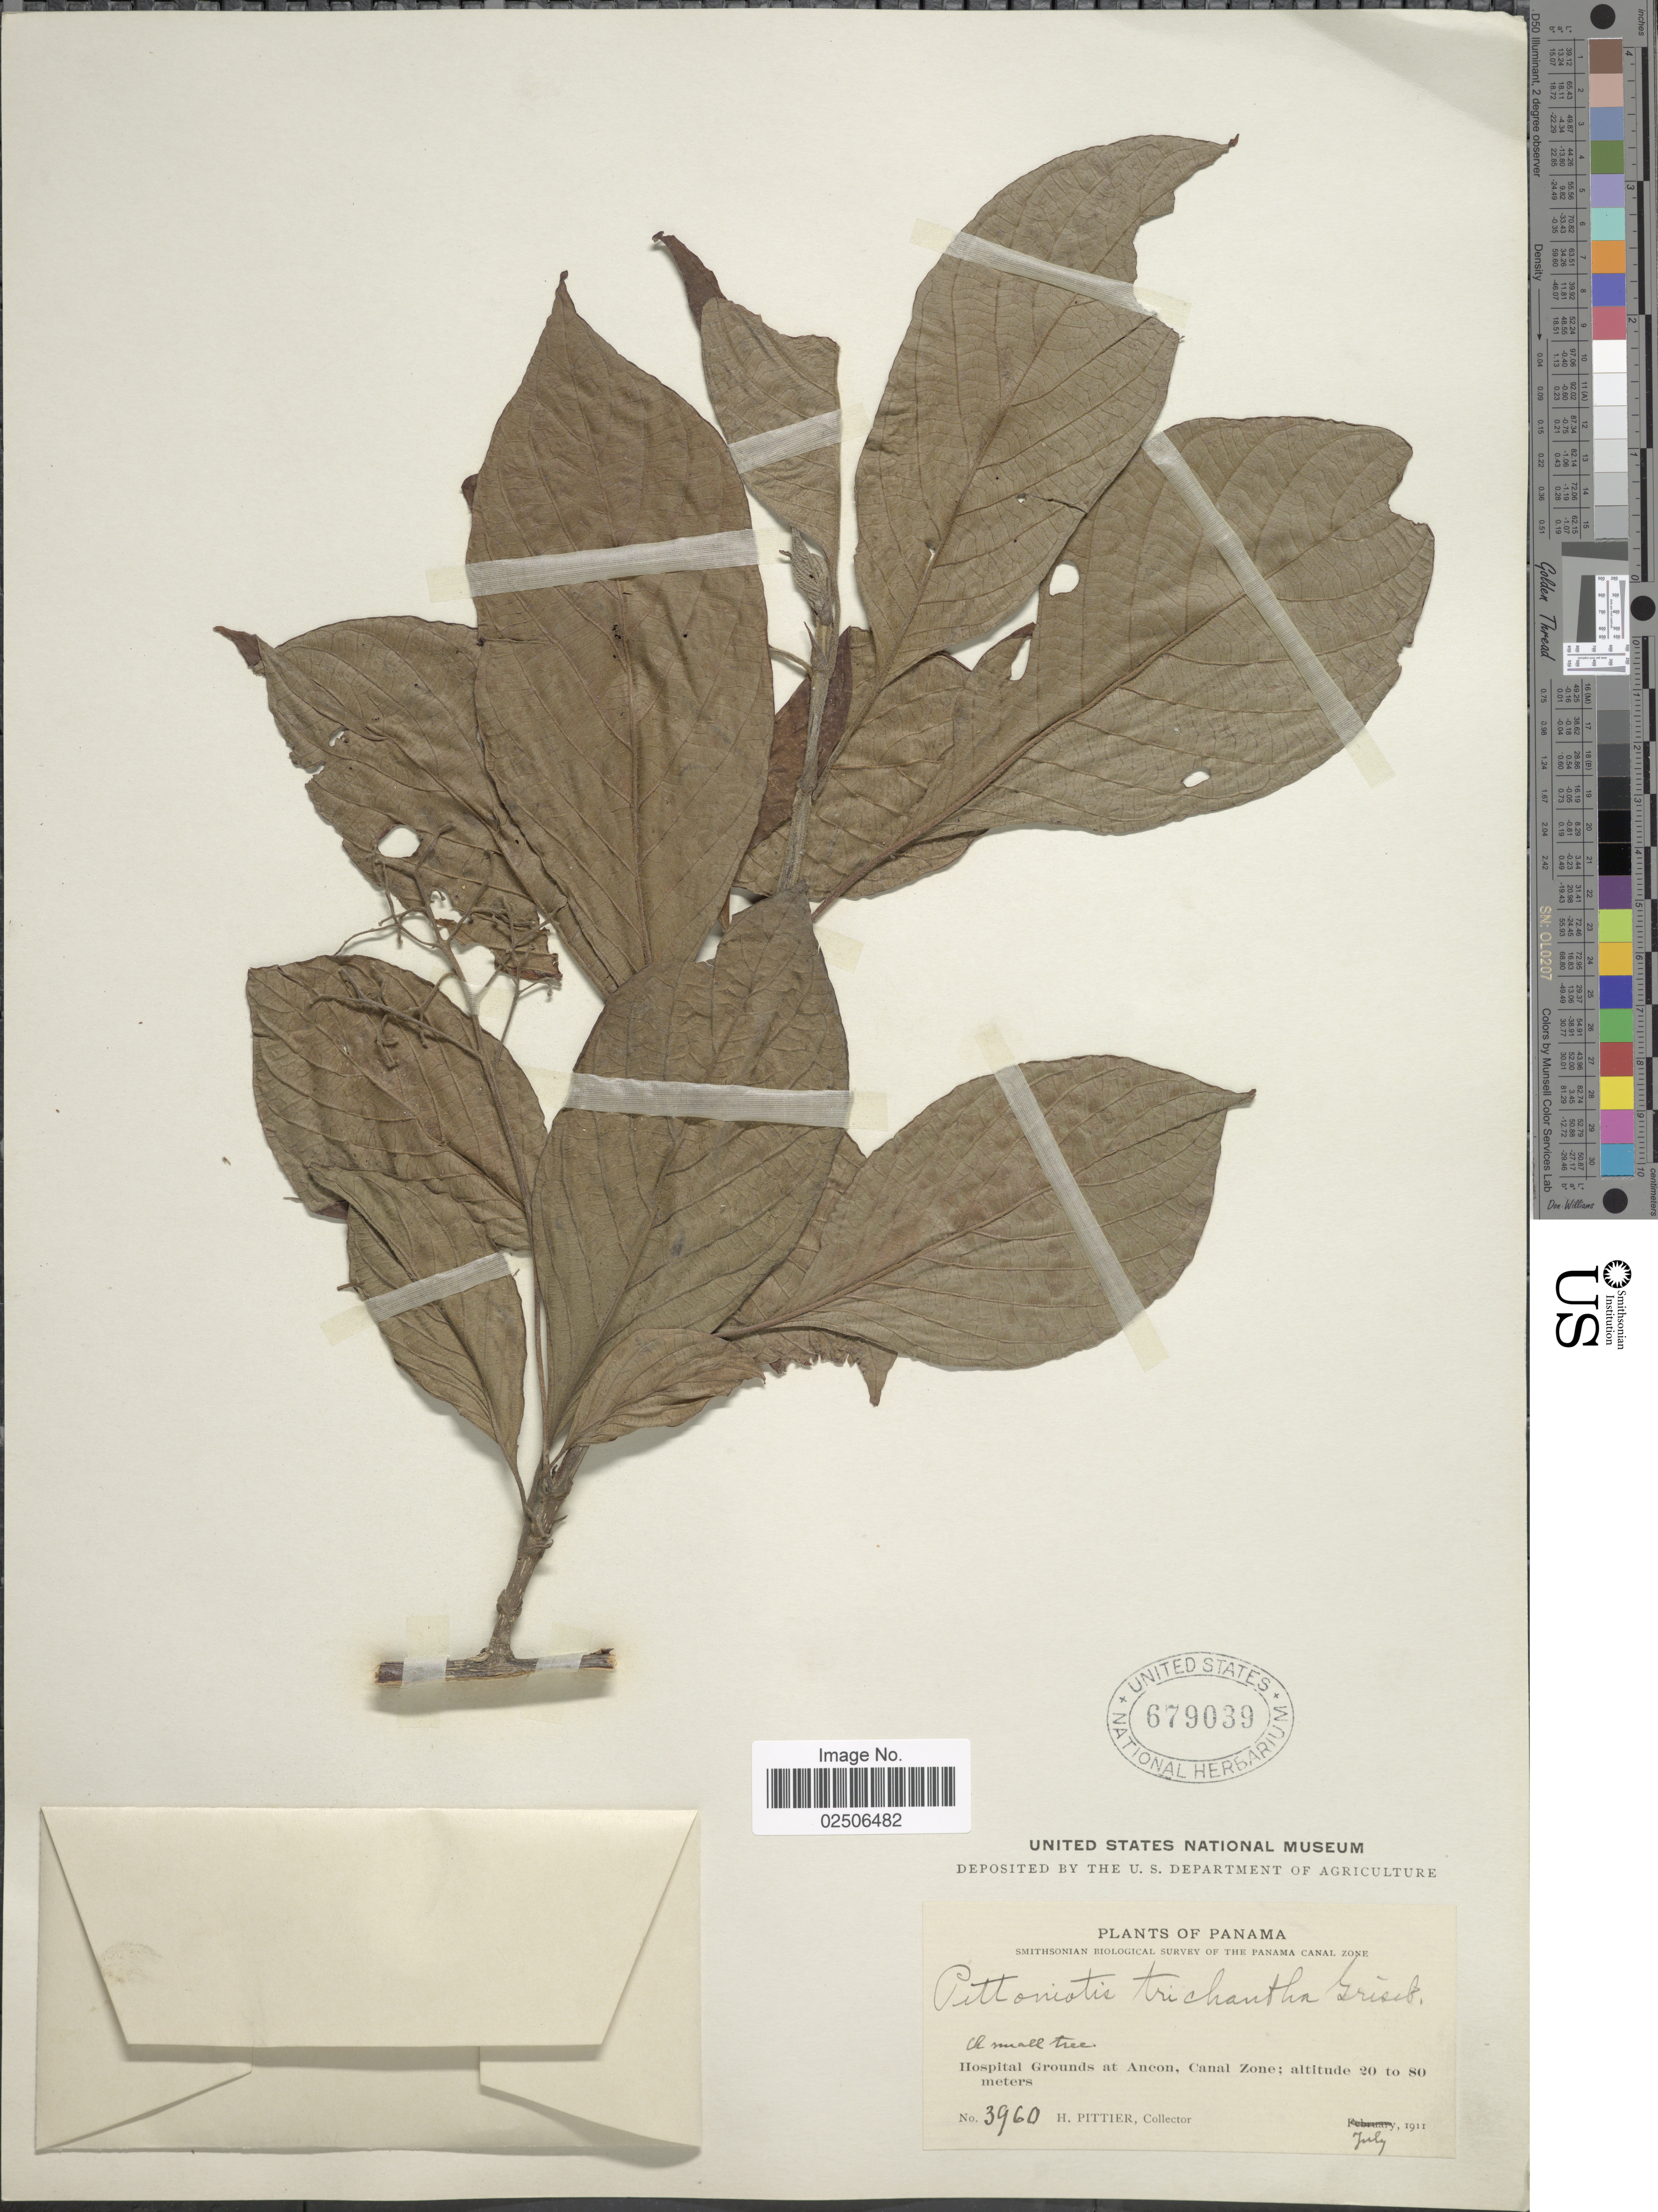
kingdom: Plantae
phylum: Tracheophyta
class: Magnoliopsida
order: Gentianales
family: Rubiaceae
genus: Pittoniotis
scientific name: Pittoniotis trichantha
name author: Griseb.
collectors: H. F. Pittier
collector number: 3960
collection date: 1911-07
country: Panama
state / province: Colón / Panamá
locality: Panama Canal Zone, Hospital Grounds at Ancon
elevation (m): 20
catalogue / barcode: US 679039